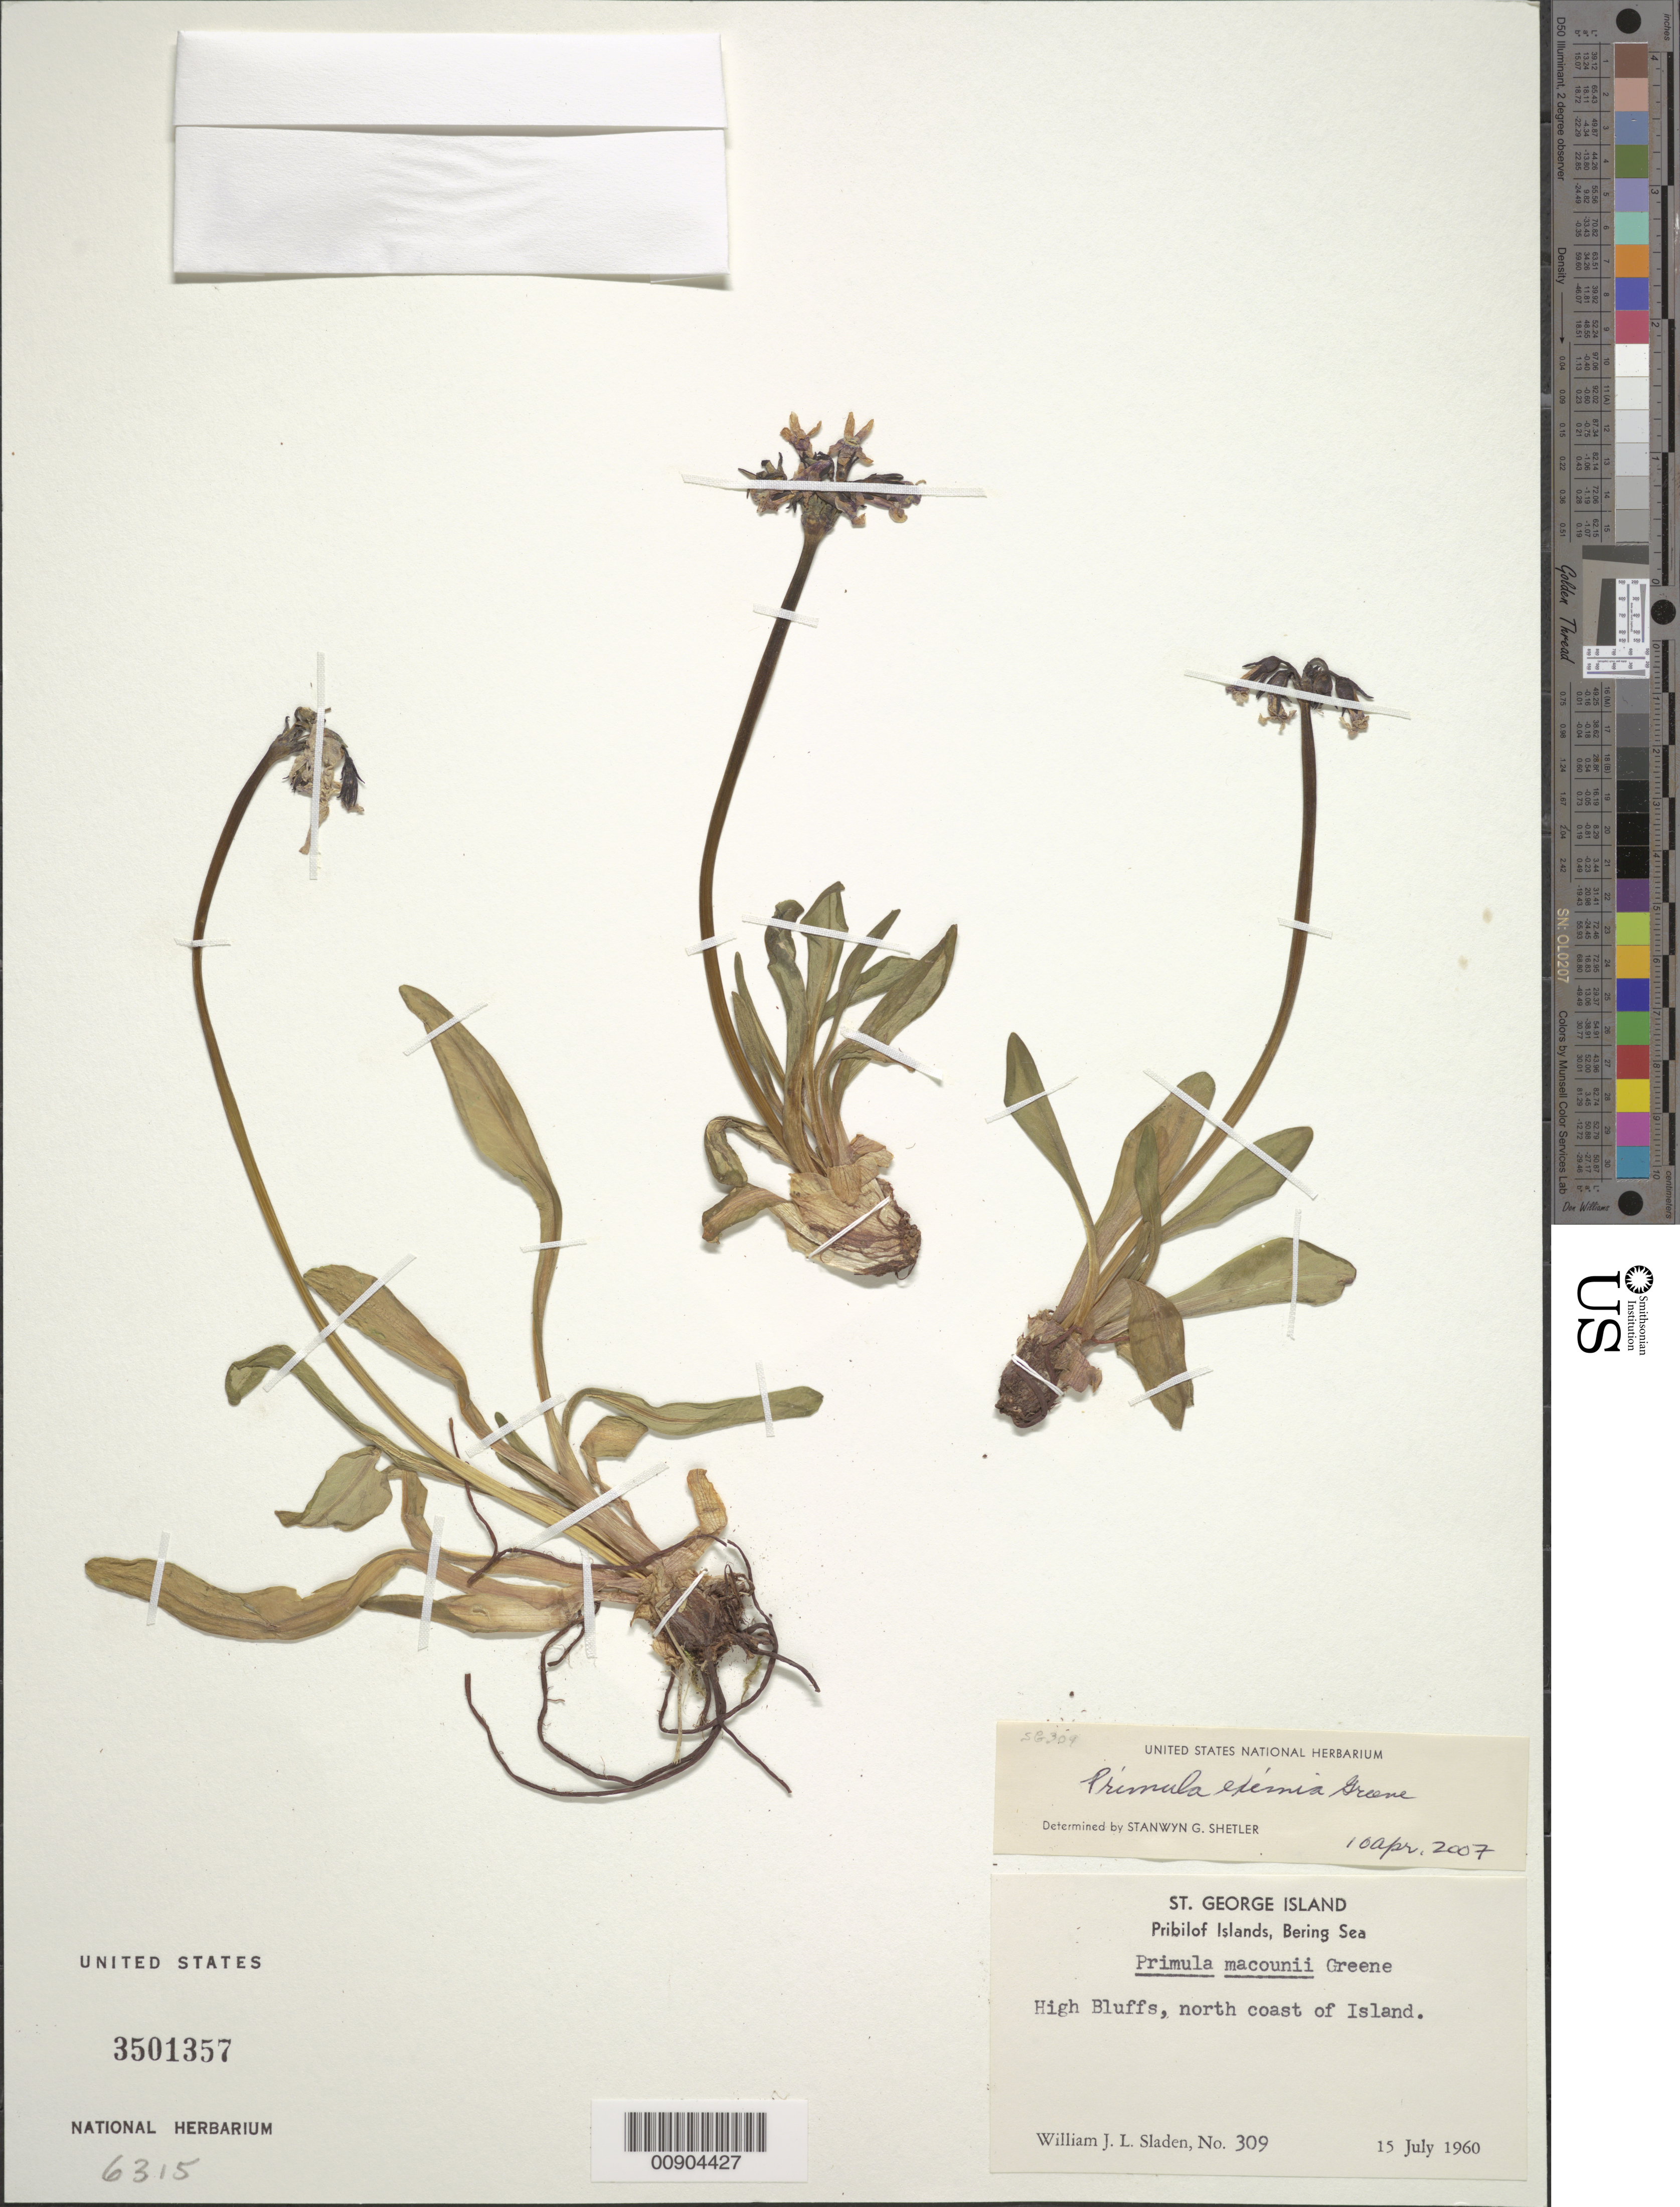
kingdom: Plantae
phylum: Tracheophyta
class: Magnoliopsida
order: Ericales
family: Primulaceae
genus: Primula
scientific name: Primula eximia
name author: Greene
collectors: W. Sladen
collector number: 309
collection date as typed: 15 Jul 1960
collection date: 1960-07-15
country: United States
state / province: Alaska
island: St. George Island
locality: St. George Island. High Bluffs, north coast of island., Bering Sea, Pribilof Islands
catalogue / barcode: US 3501357